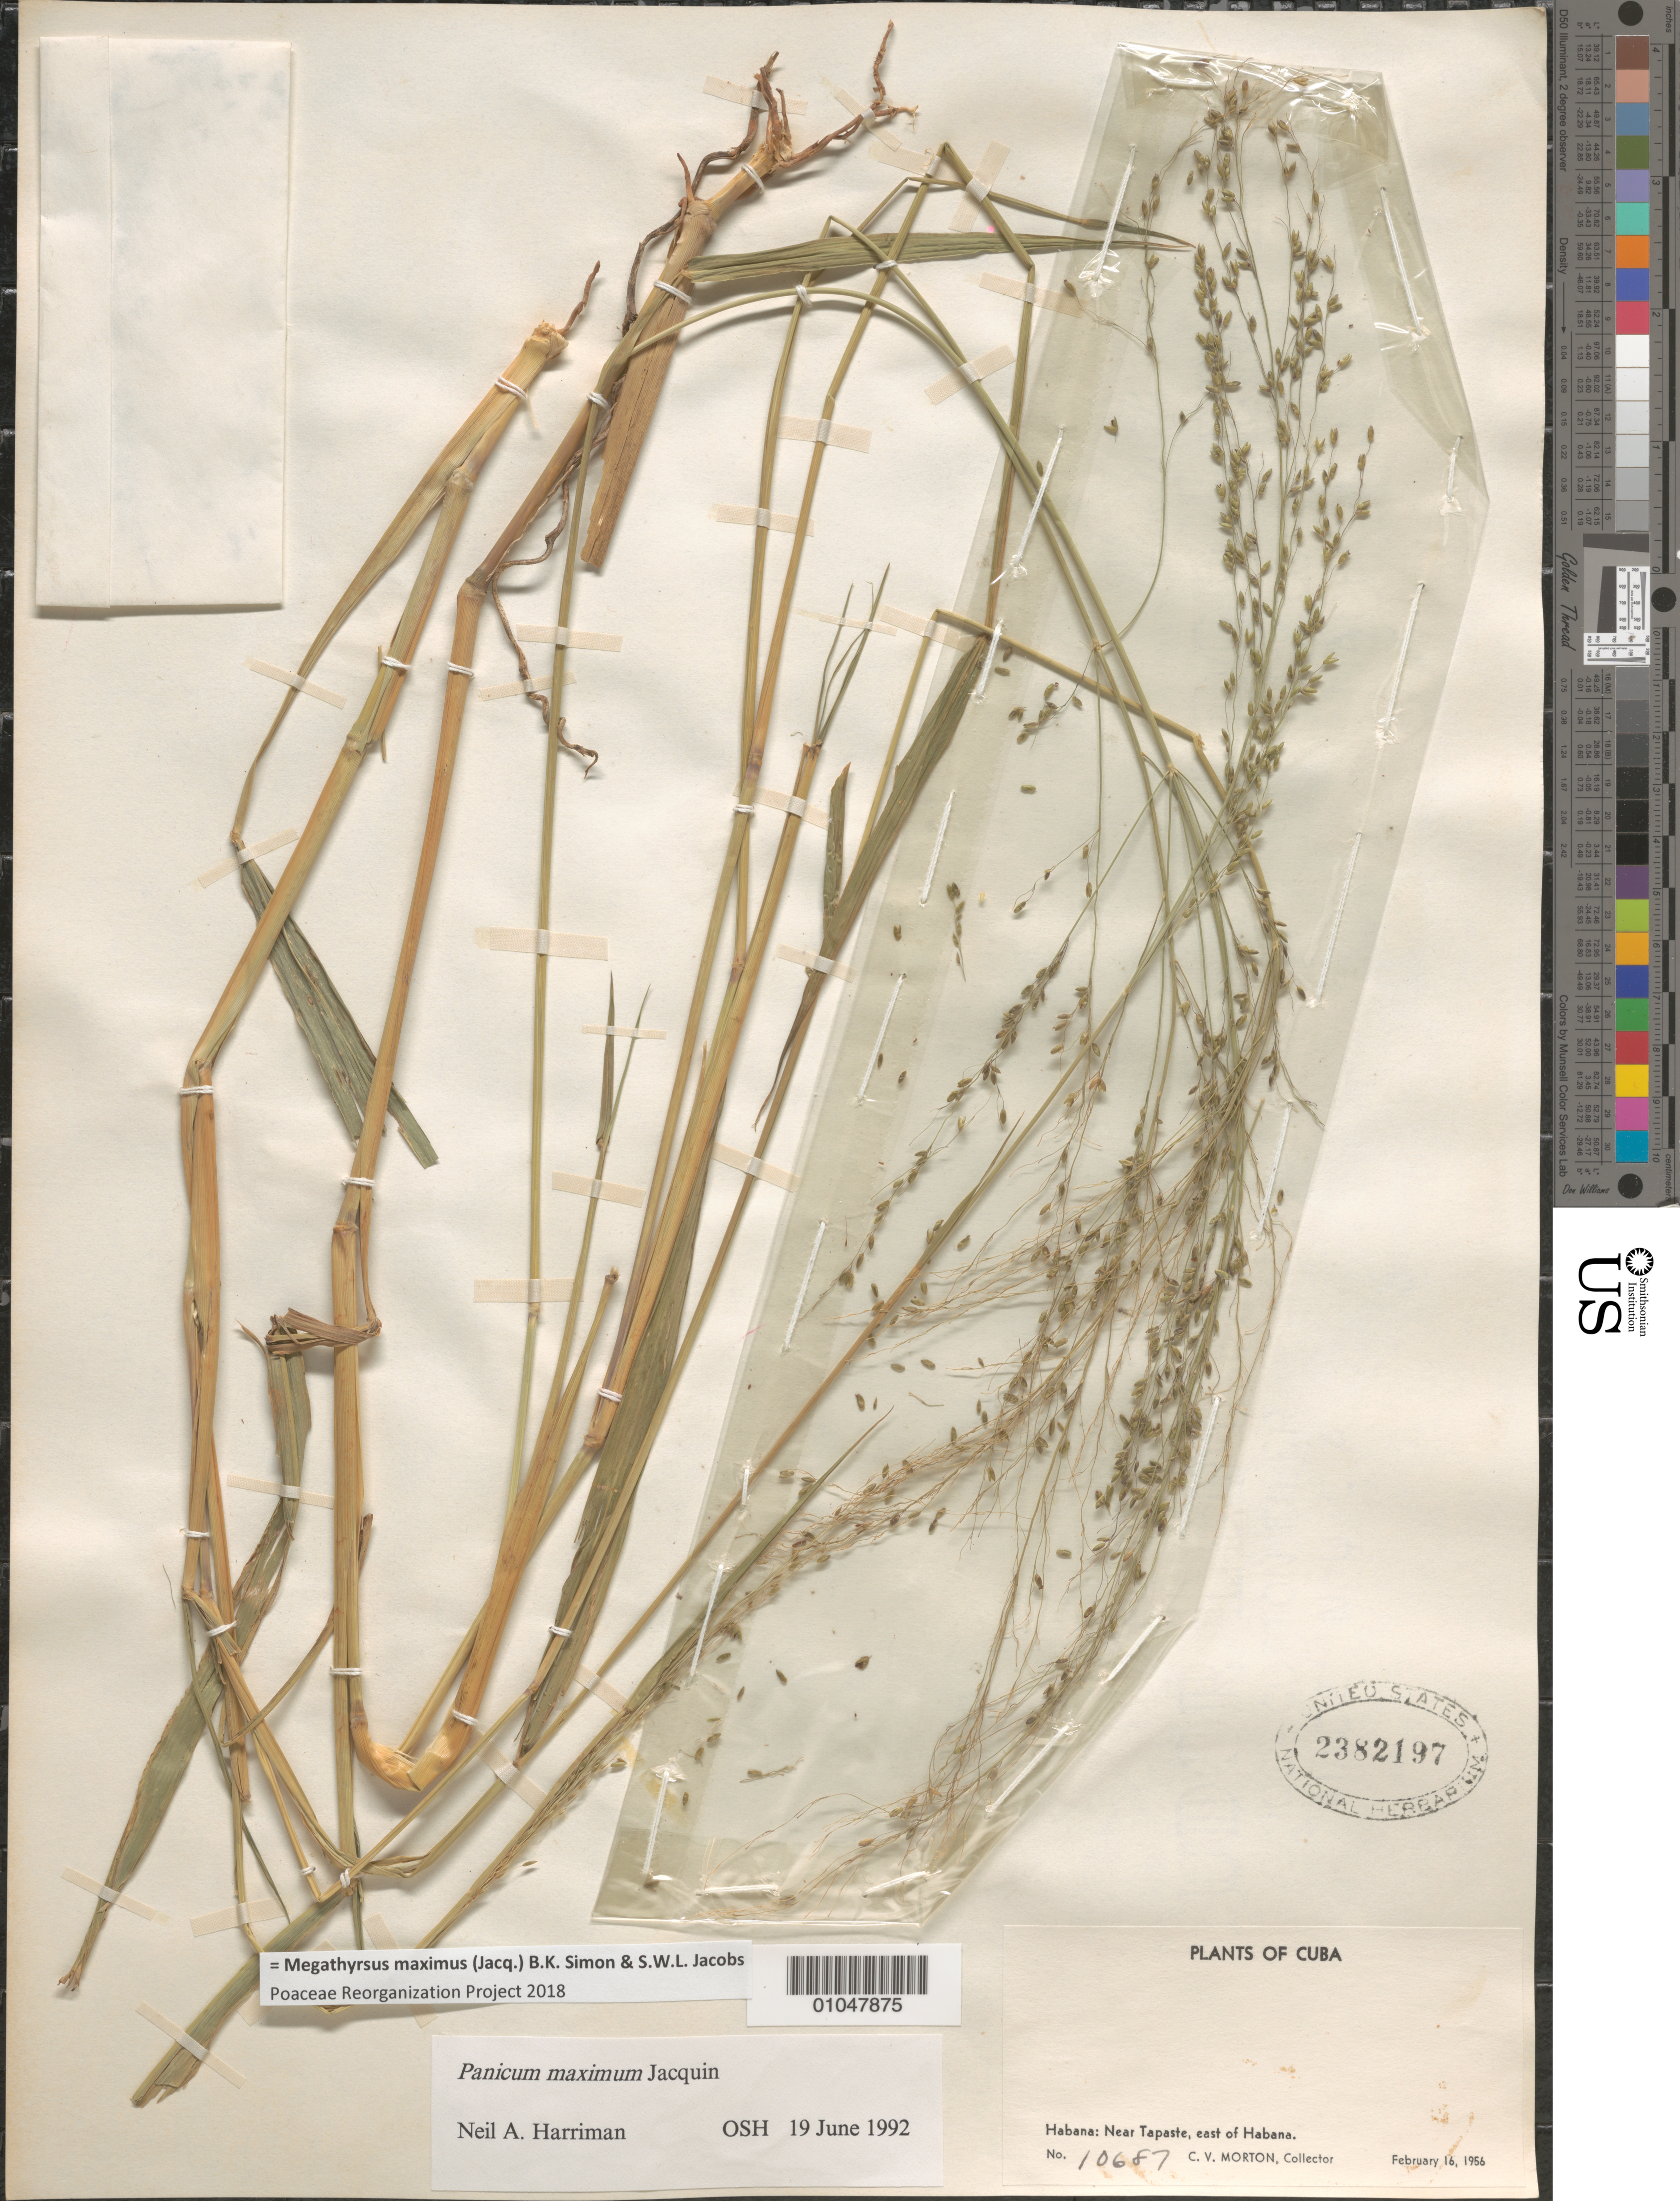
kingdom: Plantae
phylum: Tracheophyta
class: Liliopsida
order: Poales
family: Poaceae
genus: Panicum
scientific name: Panicum maximum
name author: Jacq.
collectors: C. V. Morton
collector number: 10687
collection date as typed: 16 Feb 1956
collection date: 1956-02-16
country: Cuba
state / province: La Habana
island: Cuba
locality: Near Tapaste, E of Habana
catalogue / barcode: US 2382197